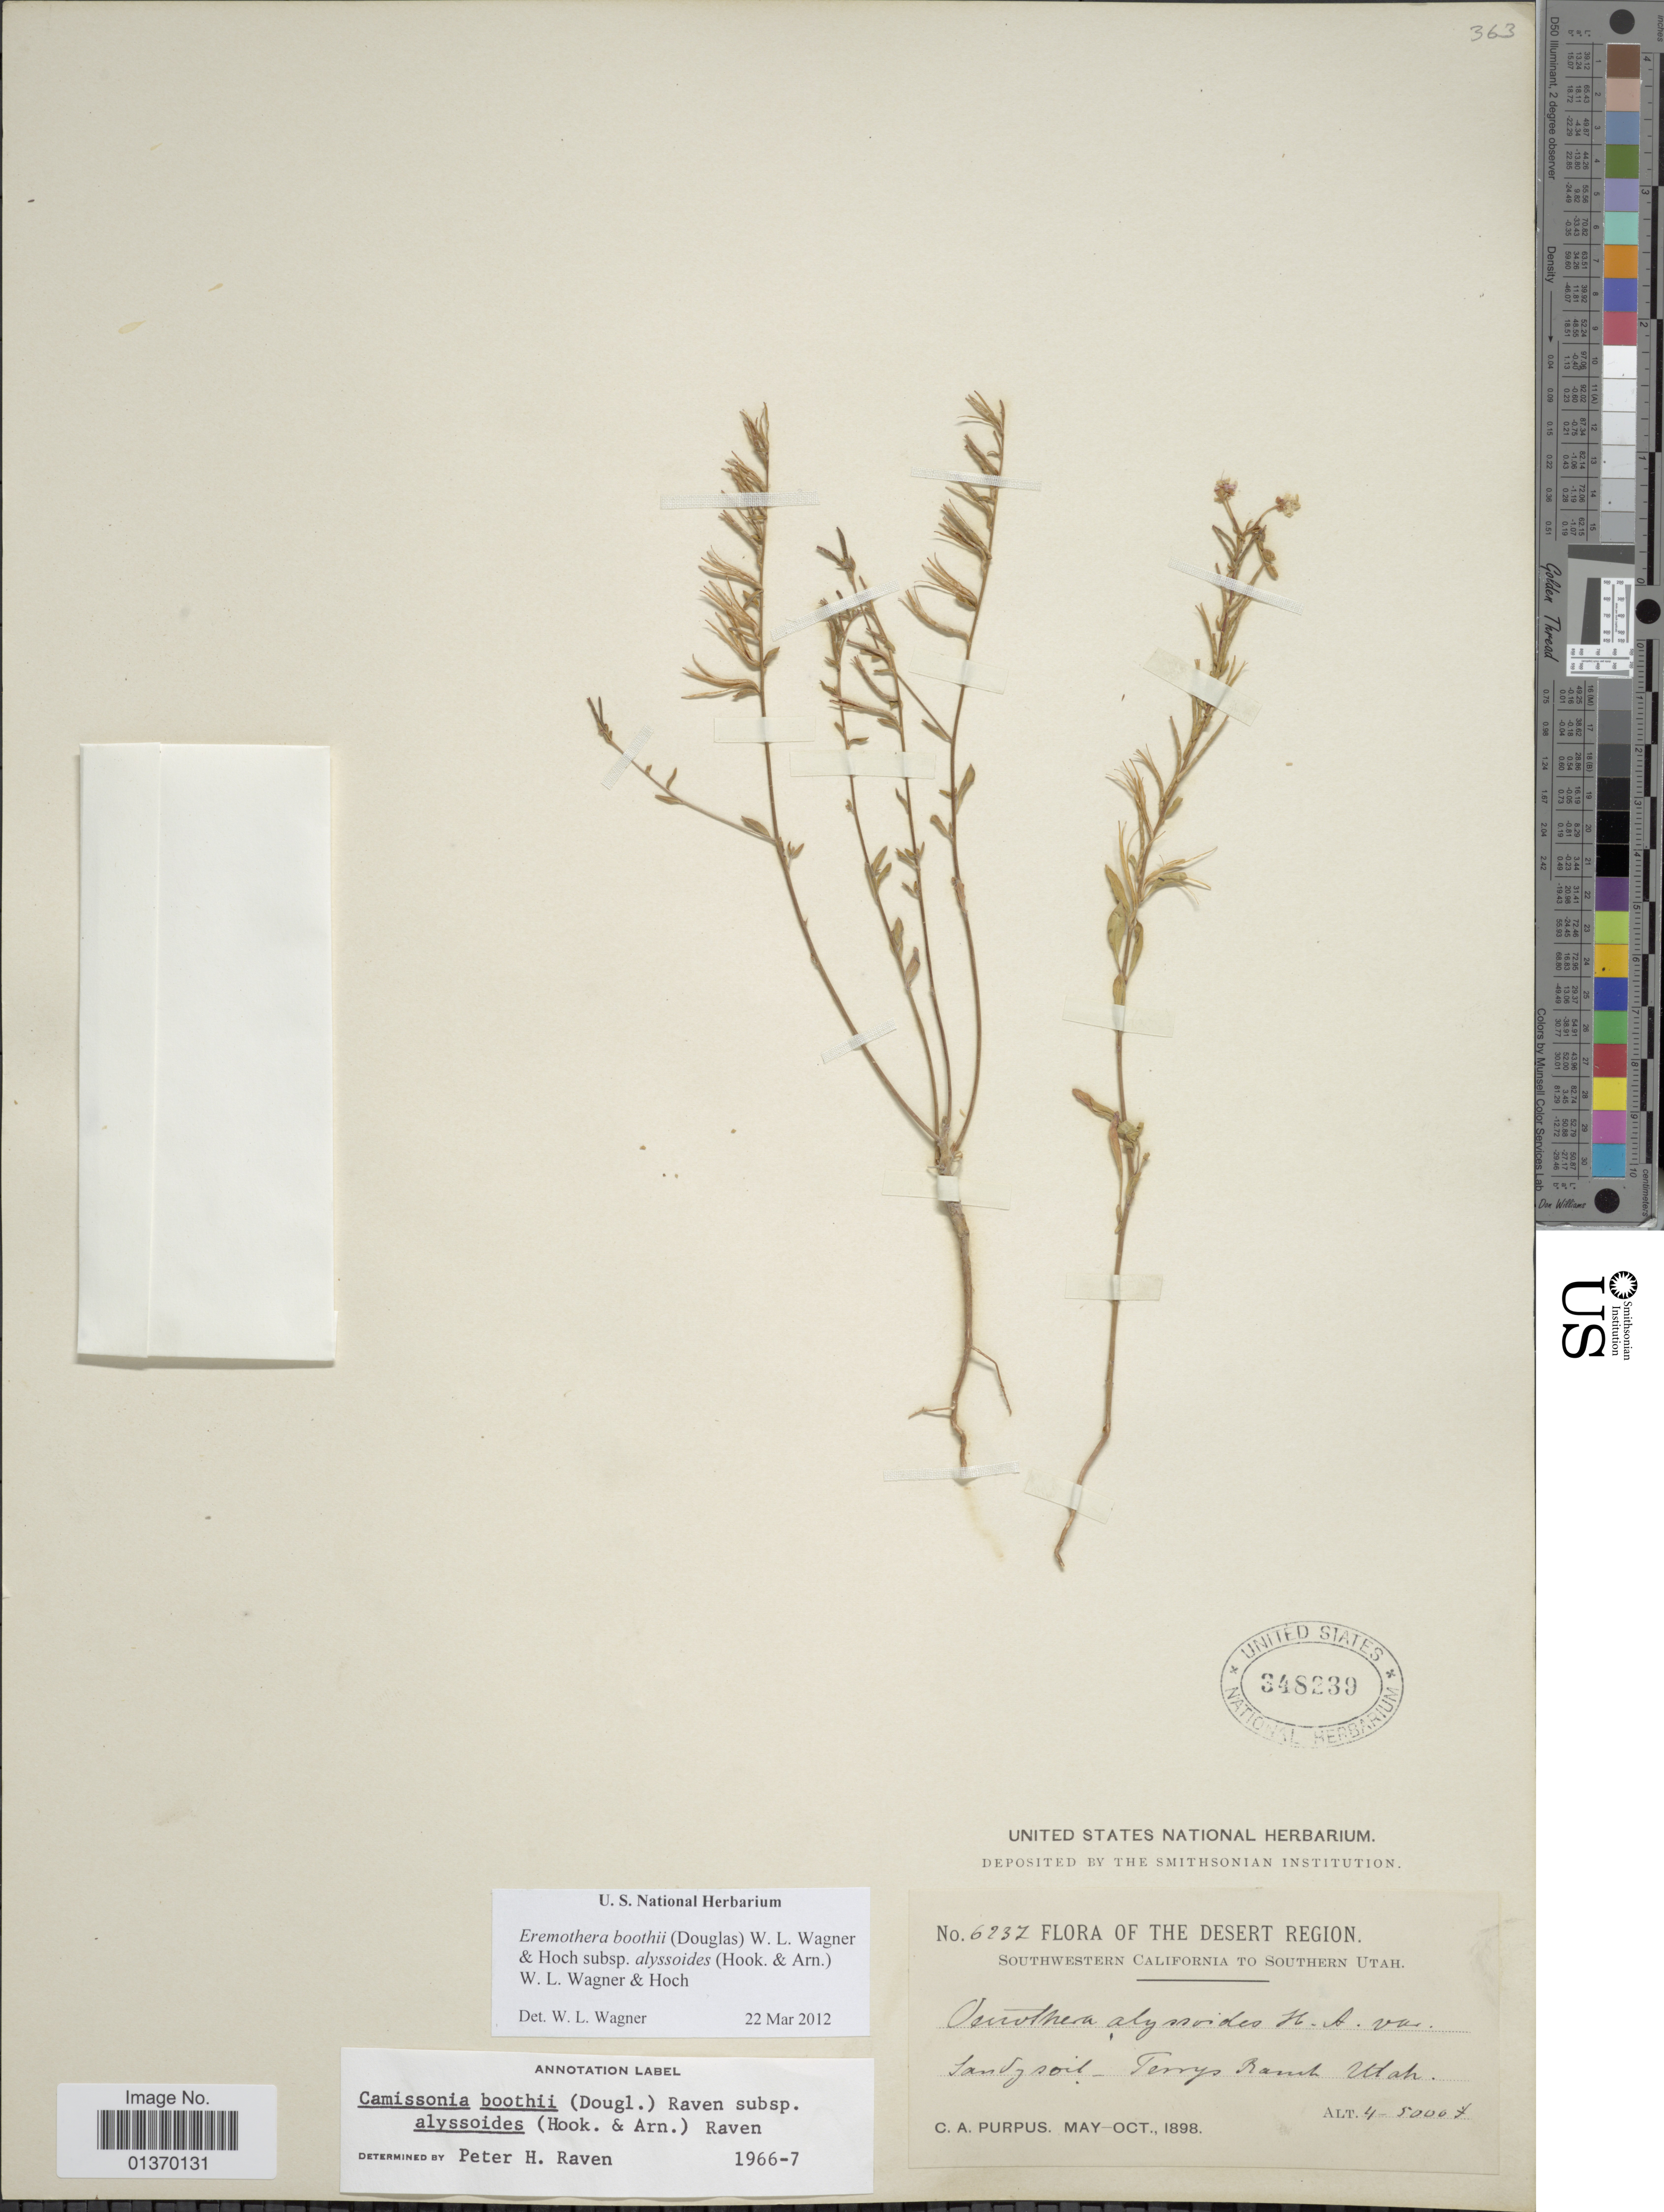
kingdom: Plantae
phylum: Tracheophyta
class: Magnoliopsida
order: Myrtales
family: Onagraceae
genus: Eremothera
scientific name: Eremothera boothii subsp. alyssoides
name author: (Hook. & Arn.) W.L. Wagner & Hoch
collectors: C. A. Purpus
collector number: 6237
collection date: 1898-05/1898-10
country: United States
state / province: California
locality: Desert Region, Southwestern California to Southern Utah, Terrys Ranch Utah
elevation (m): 1219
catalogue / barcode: US 348239